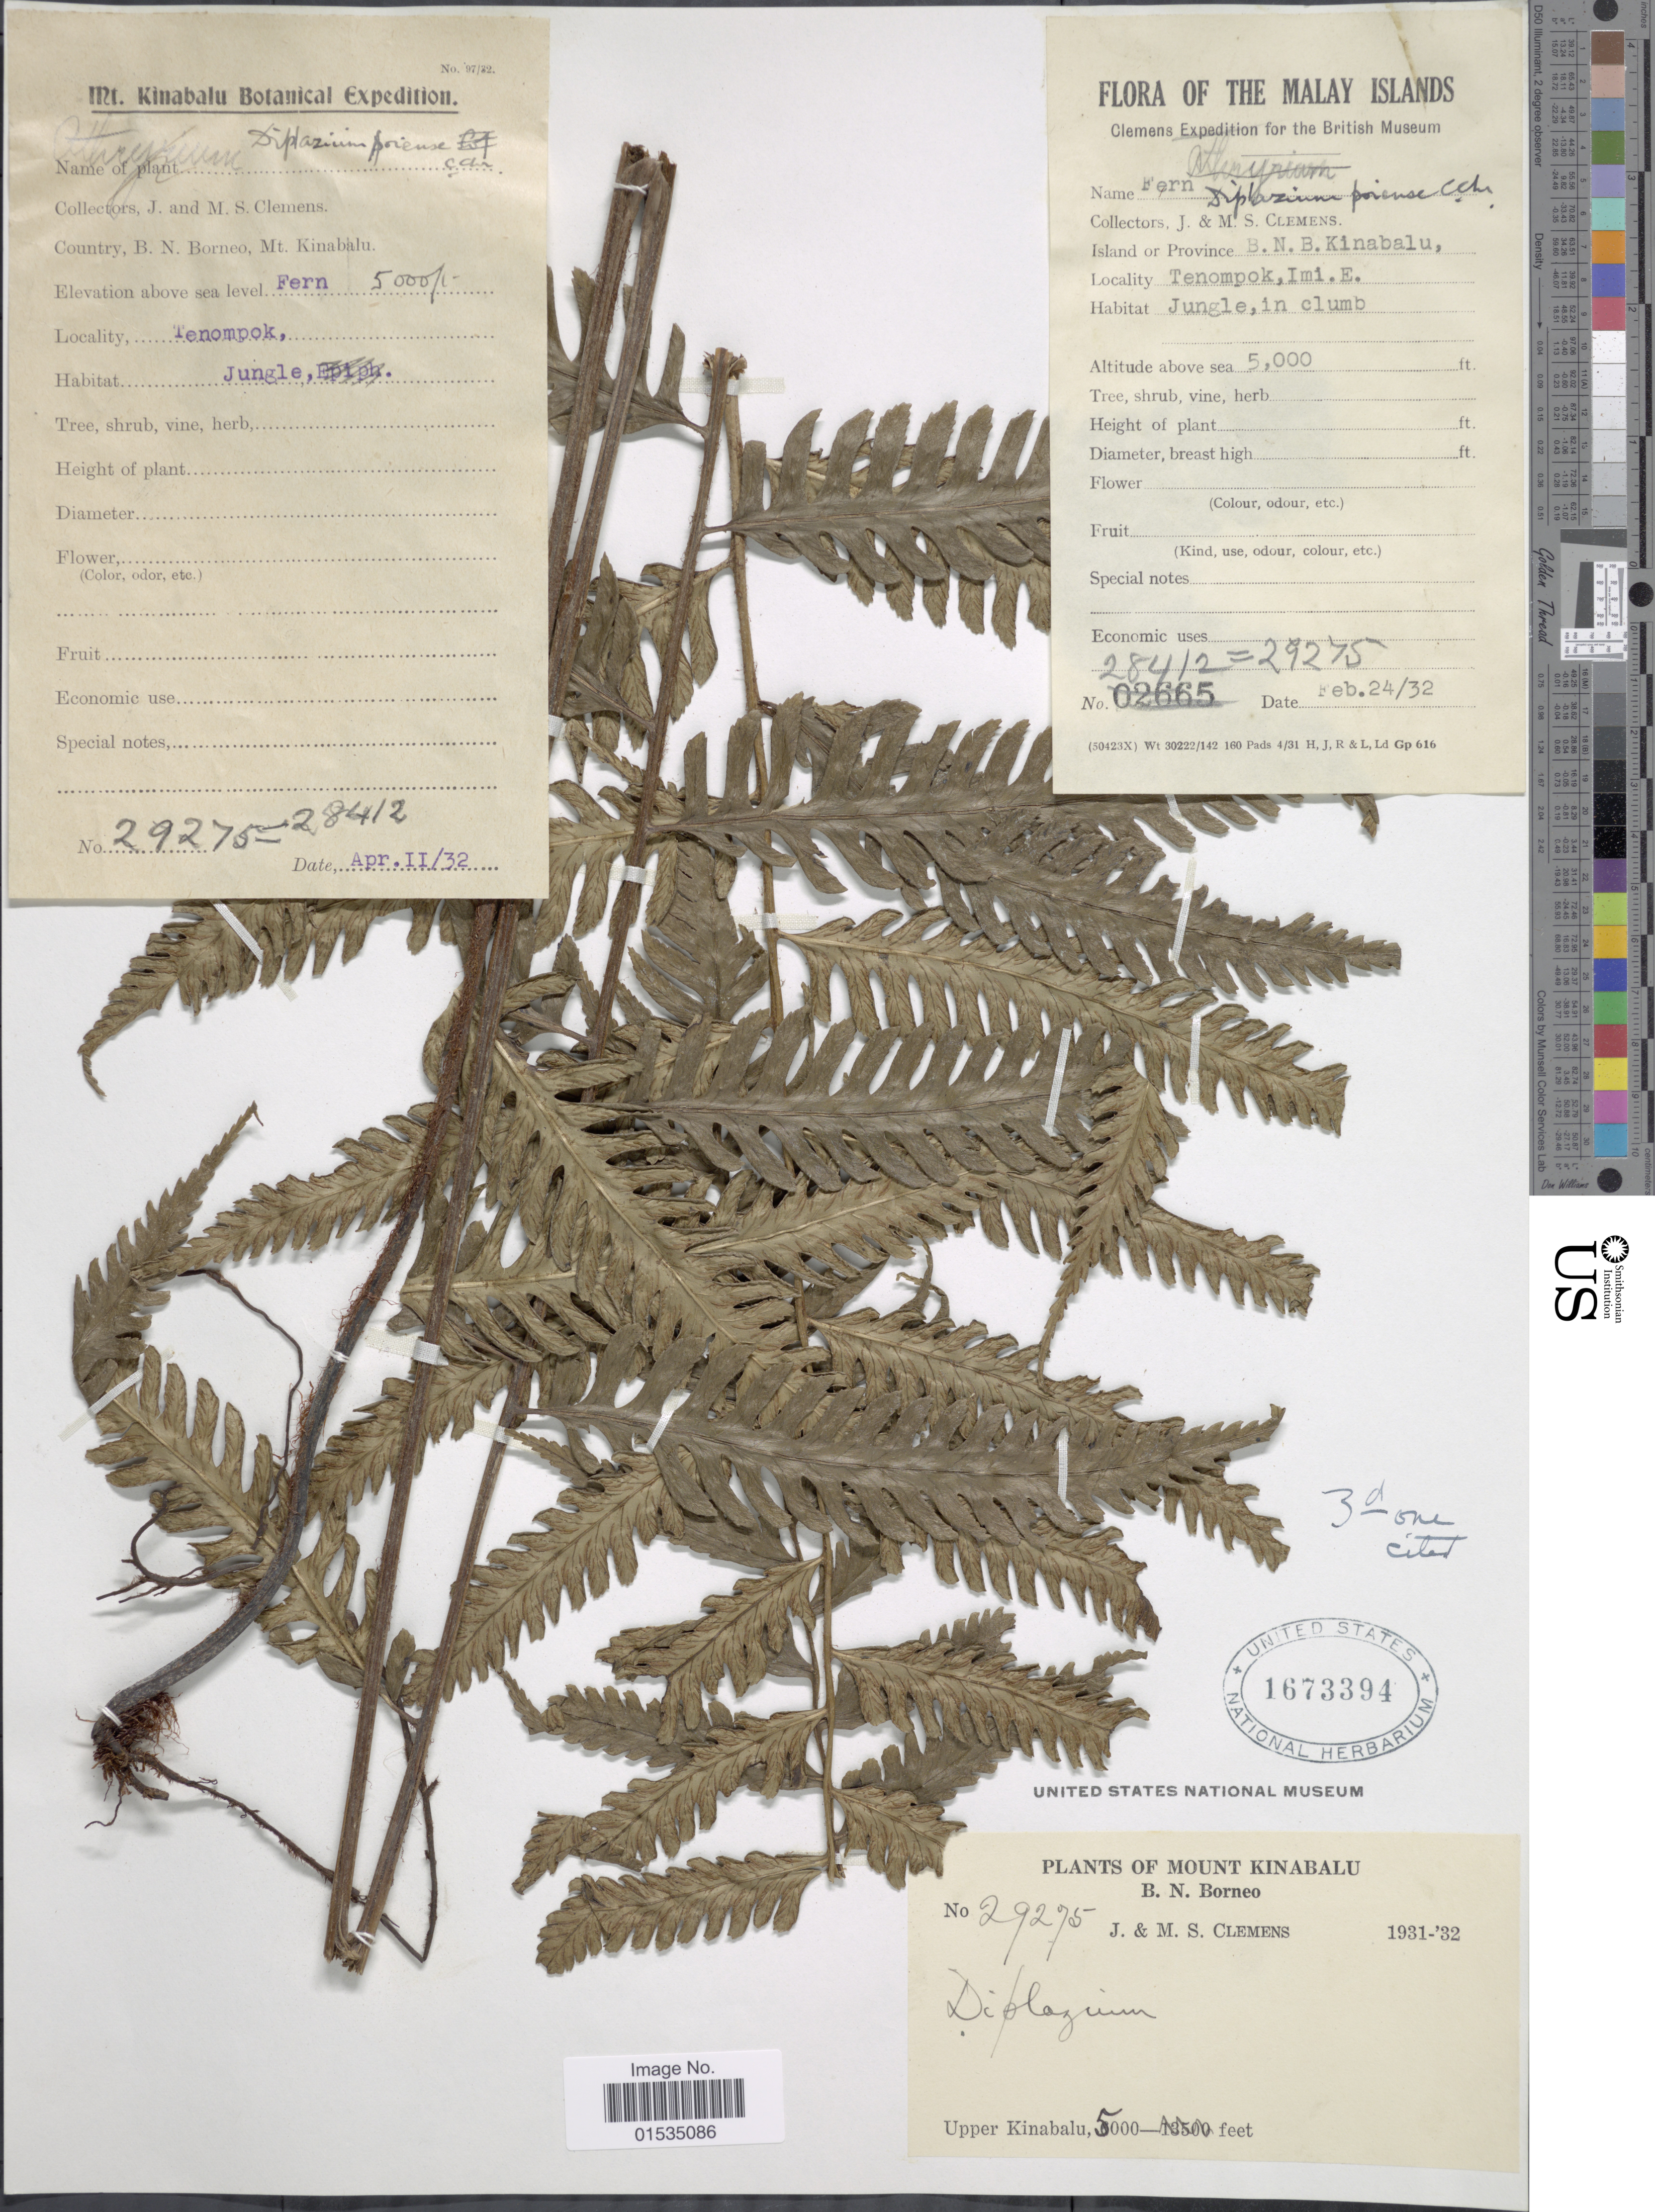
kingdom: Plantae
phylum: Tracheophyta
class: Polypodiopsida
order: Polypodiales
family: Athyriaceae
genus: Diplazium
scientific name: Diplazium poiense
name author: C. Chr.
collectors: J. Clemens & M. S. Clemens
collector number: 29275/28412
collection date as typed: Transcribed d/m/y: 24/2/32 to 2/4/32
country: Malaysia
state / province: Sabah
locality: Mt. Kinabalu, B.N.B., Tenompok, Imi. E.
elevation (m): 1524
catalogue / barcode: US 1673394